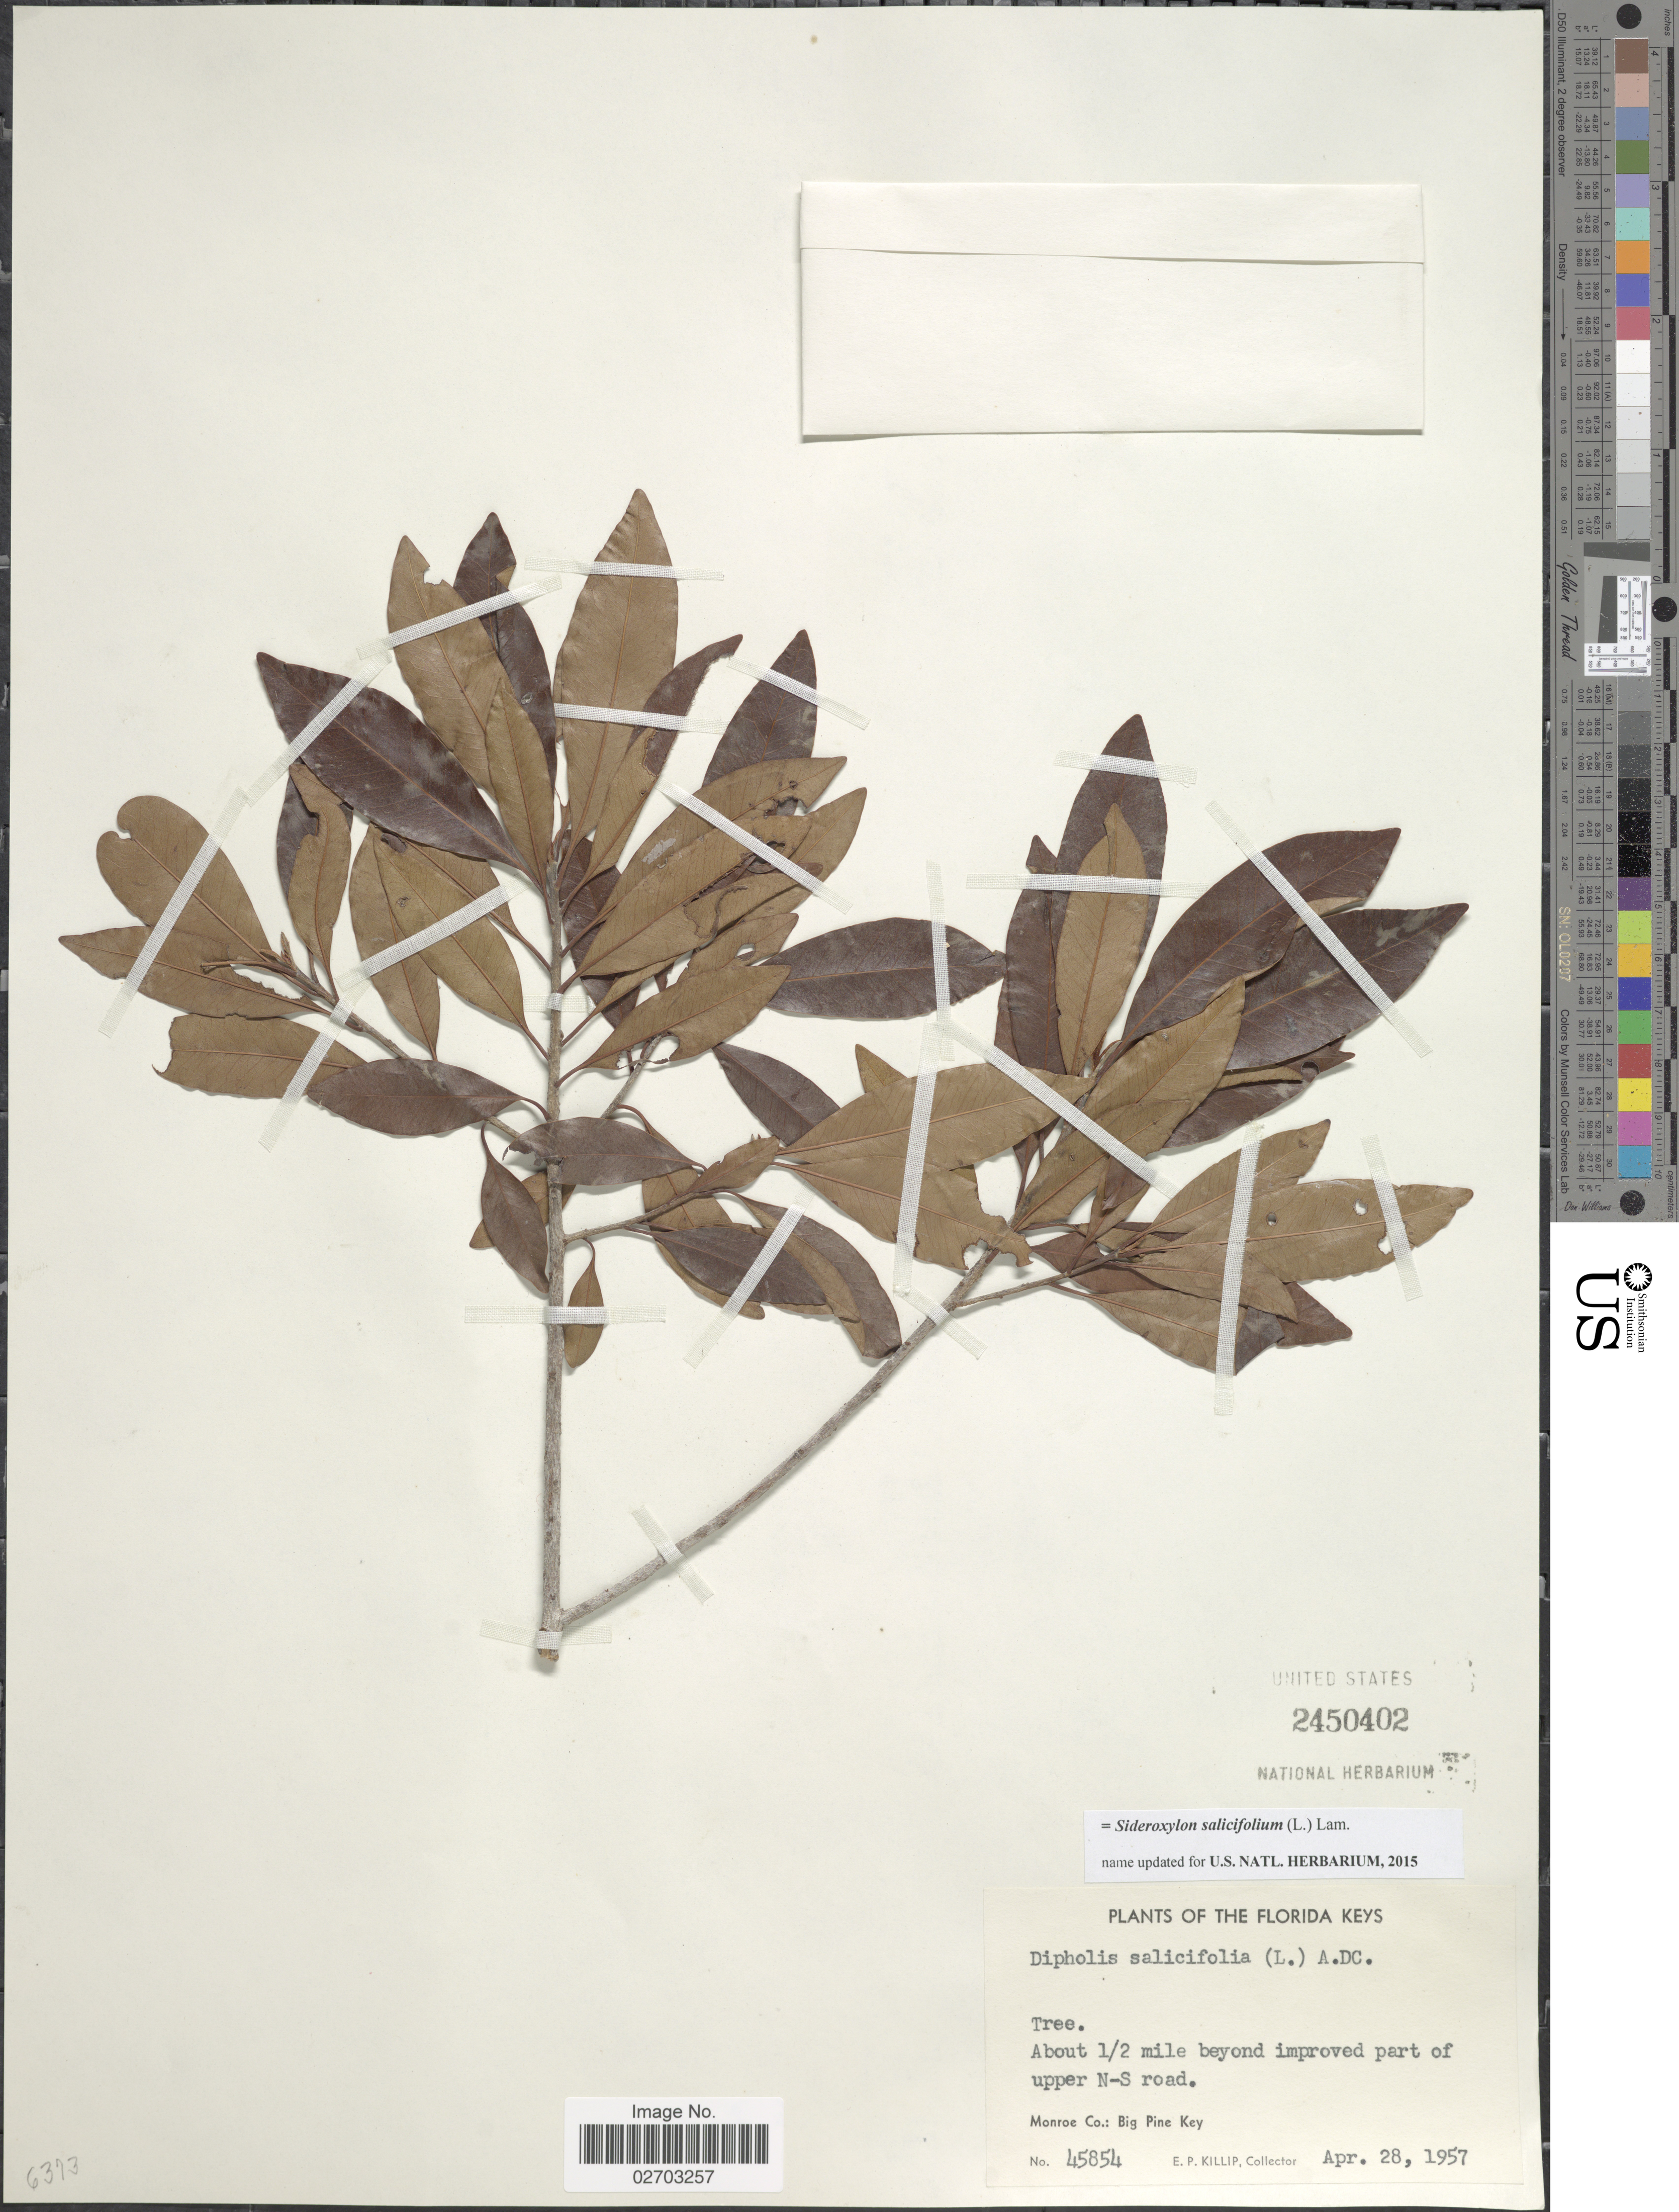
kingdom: Plantae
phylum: Tracheophyta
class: Magnoliopsida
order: Ericales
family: Sapotaceae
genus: Sideroxylon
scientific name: Sideroxylon salicifolium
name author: (L.) Lam.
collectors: E. P. Killip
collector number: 45854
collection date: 1957-04-28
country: United States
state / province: Florida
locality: Florida Keys, about 1/2 mile beyond improved part of upper N-S road, Monroe co.: Big Pine Key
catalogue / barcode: US 2450402